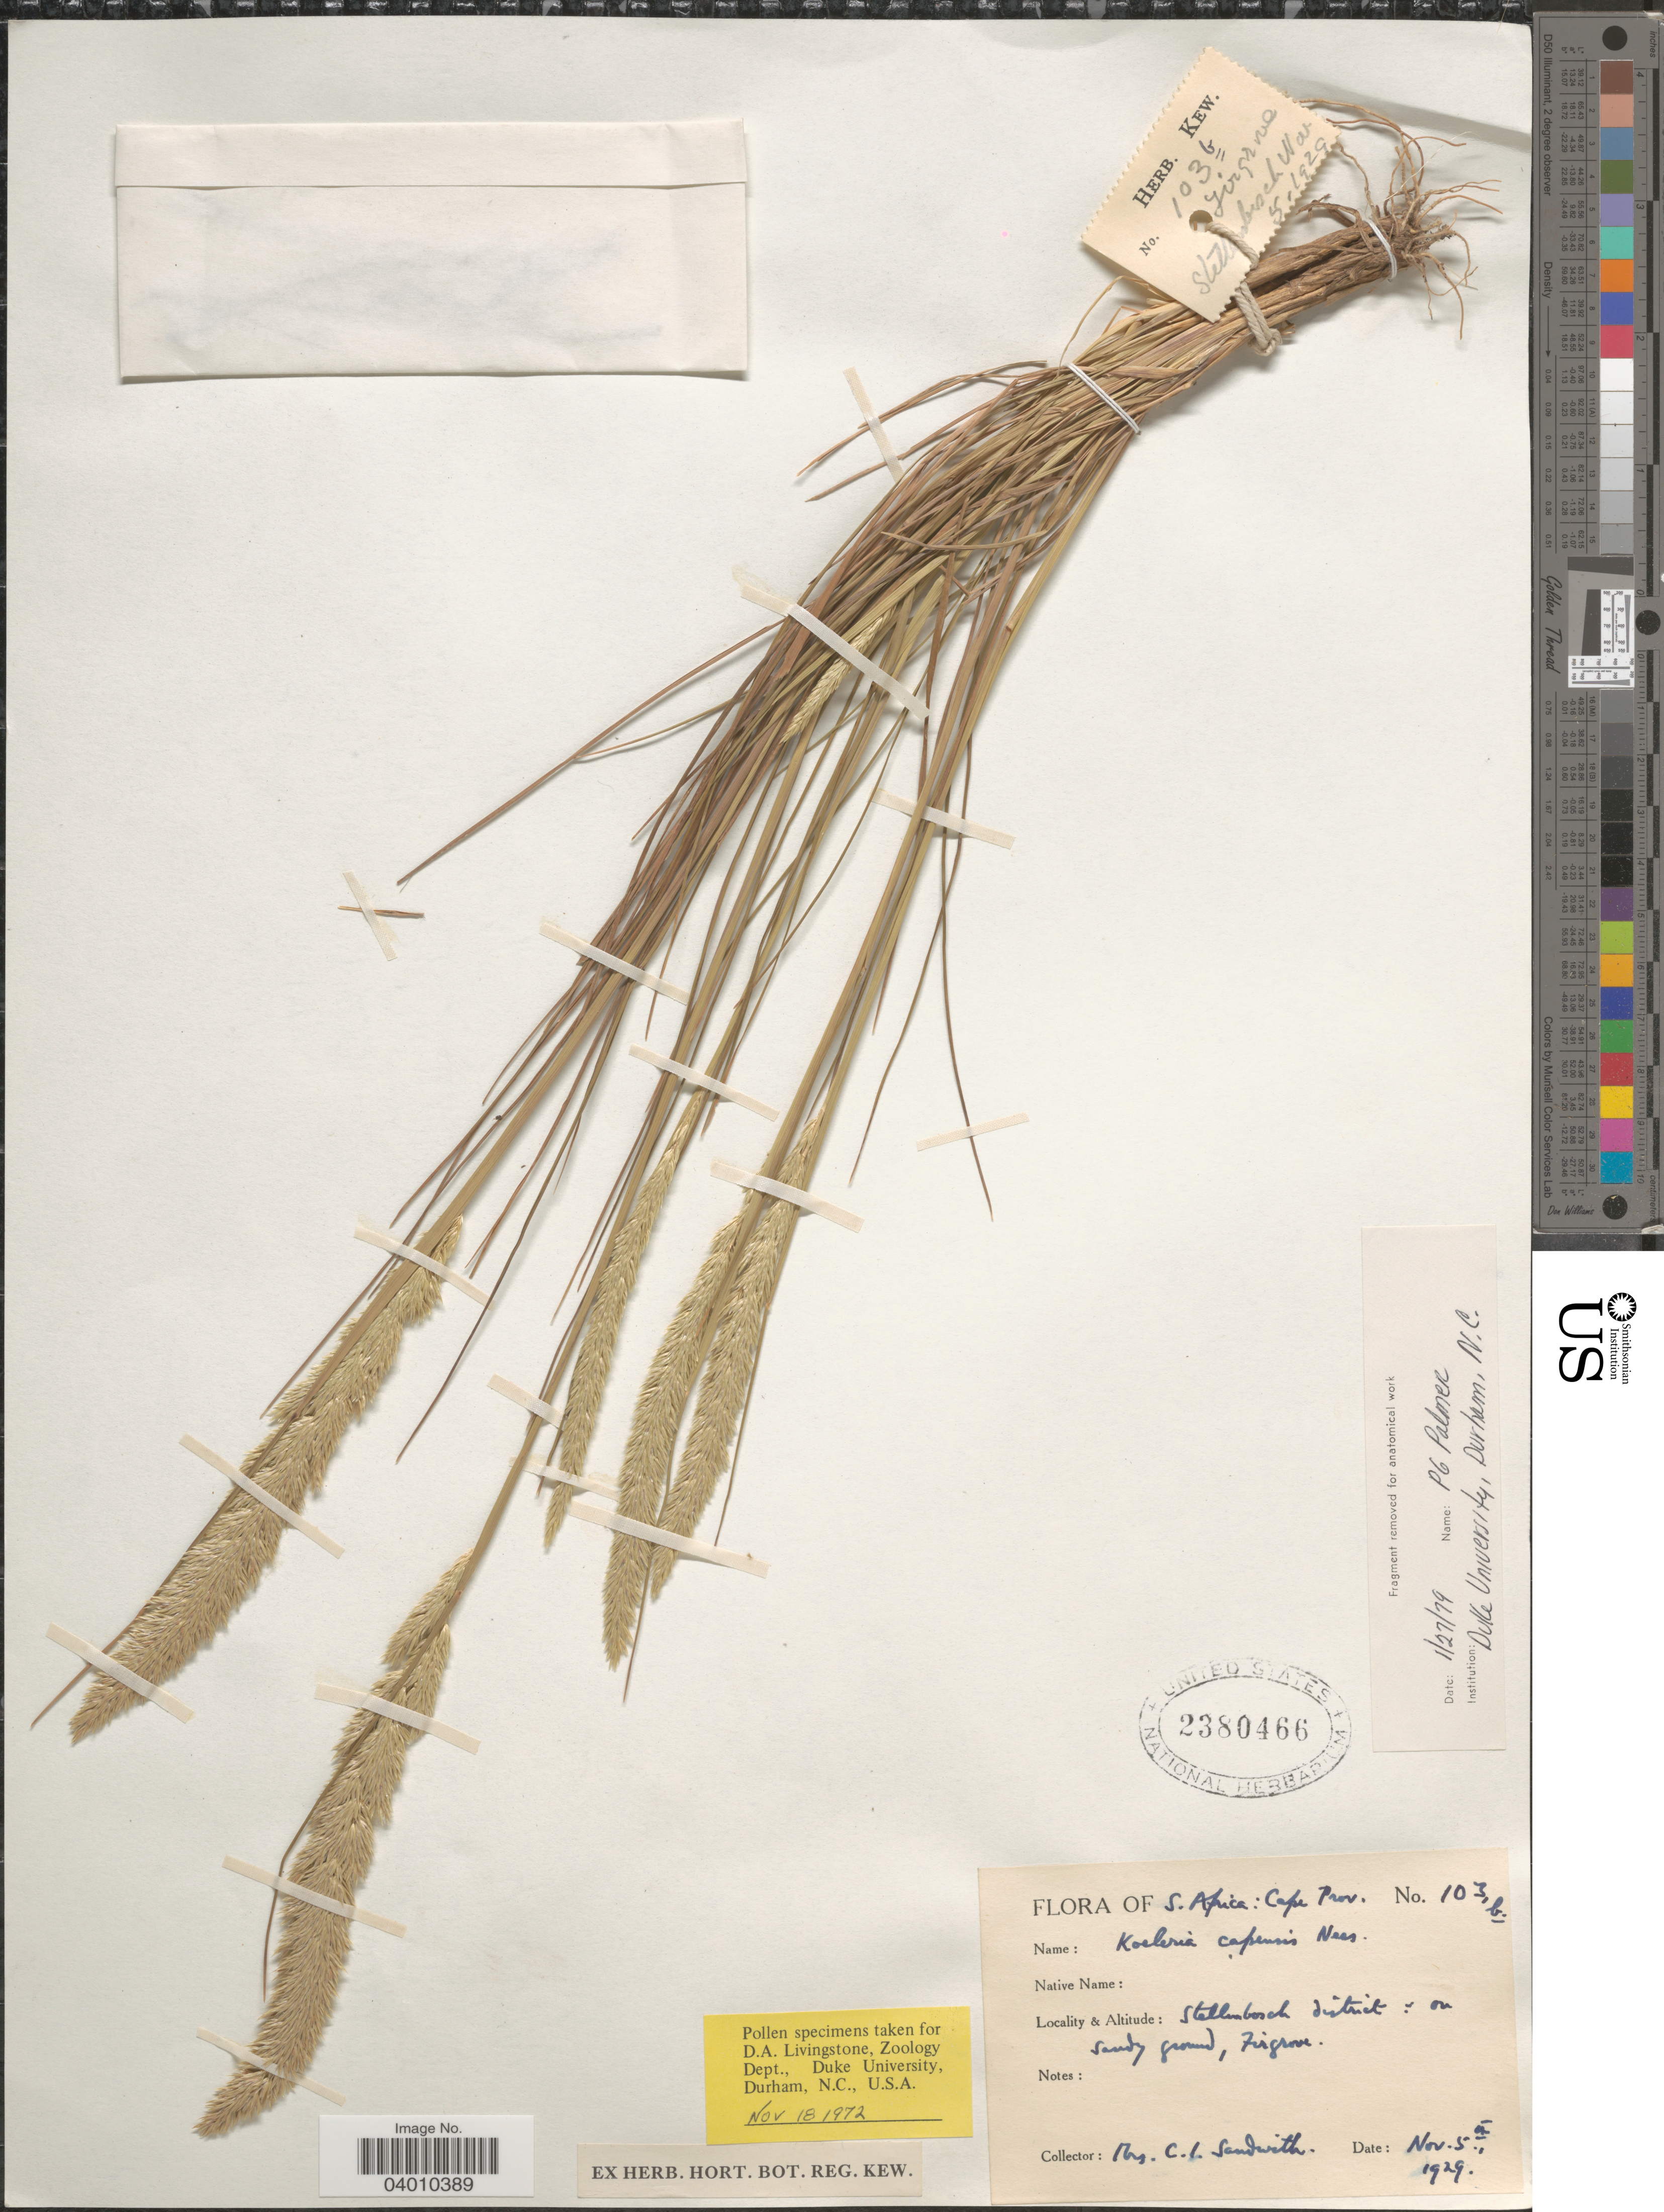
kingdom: Plantae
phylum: Tracheophyta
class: Liliopsida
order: Poales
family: Poaceae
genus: Koeleria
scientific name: Koeleria capensis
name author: (Steud.) Nees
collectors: C. Sandwith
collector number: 103 b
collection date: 1929-11-05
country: South Africa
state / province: Western Cape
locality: Stellenbosch district.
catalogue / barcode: US 2380466